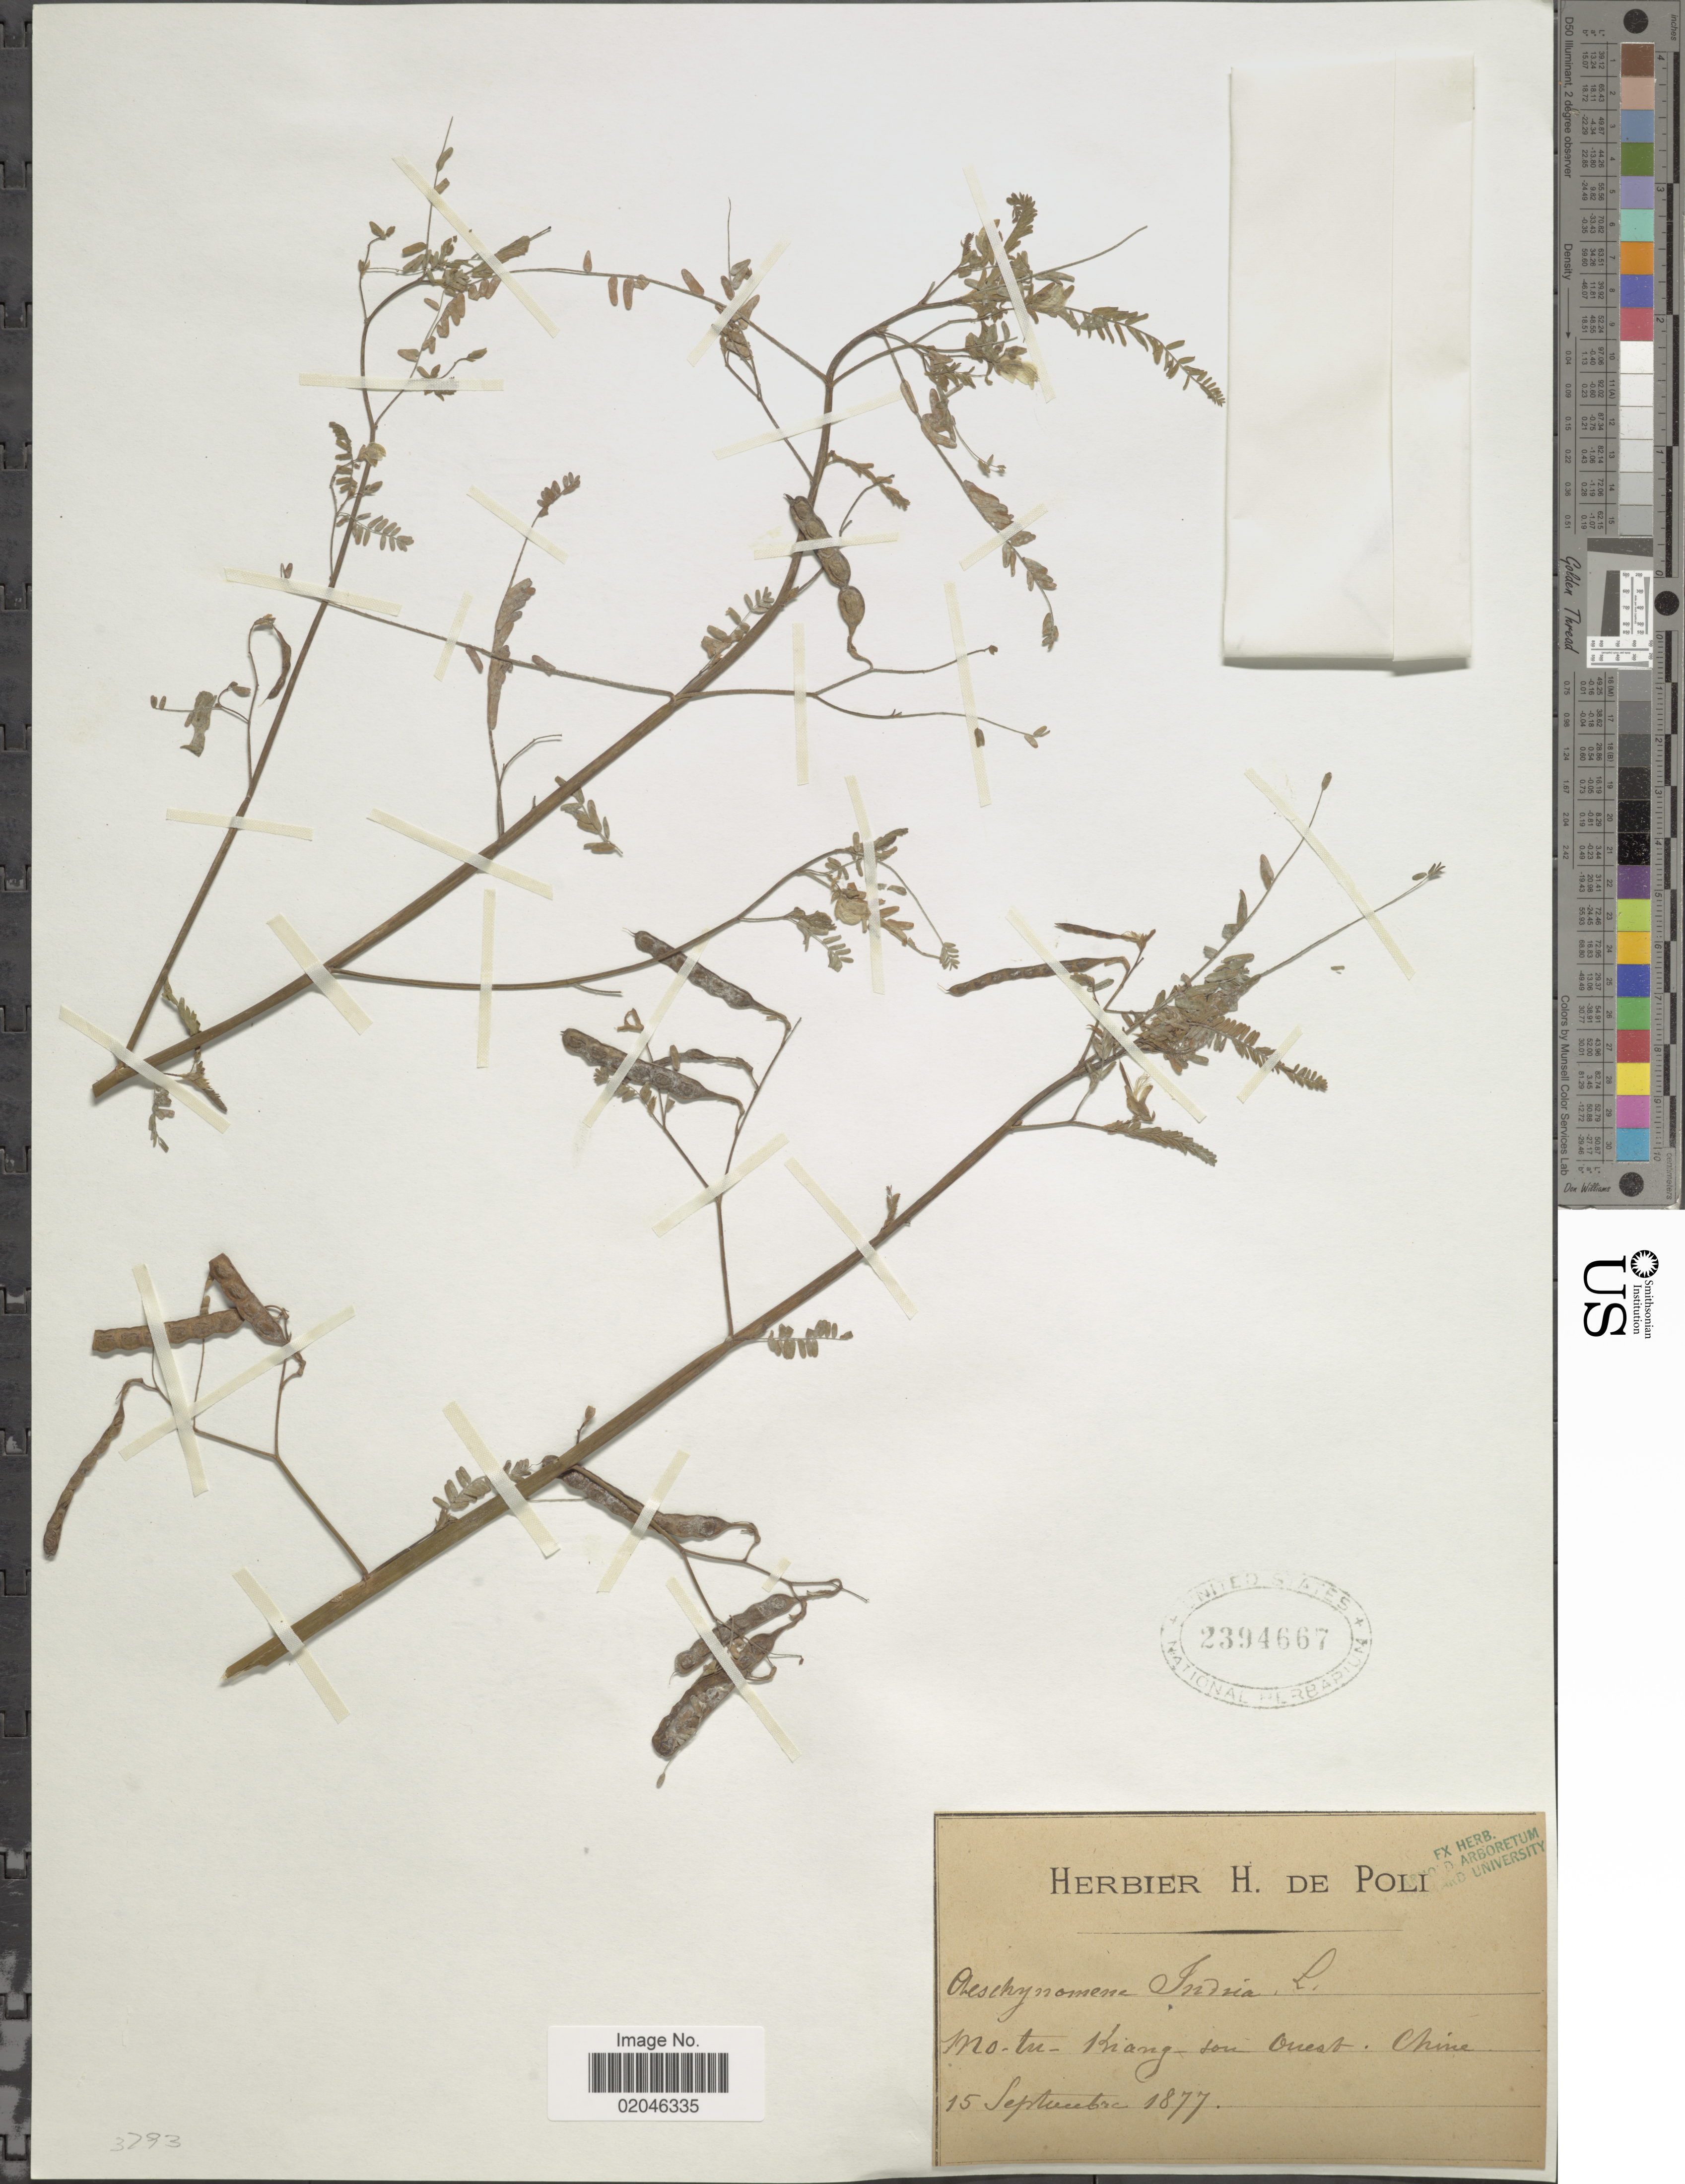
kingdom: Plantae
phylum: Tracheophyta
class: Magnoliopsida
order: Fabales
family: Fabaceae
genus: Aeschynomene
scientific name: Aeschynomene indica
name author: L.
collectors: ex herb. H. De Poli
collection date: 1877-09-15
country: China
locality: Mo-tu-Kiang-son Ouest.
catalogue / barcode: US 2394667